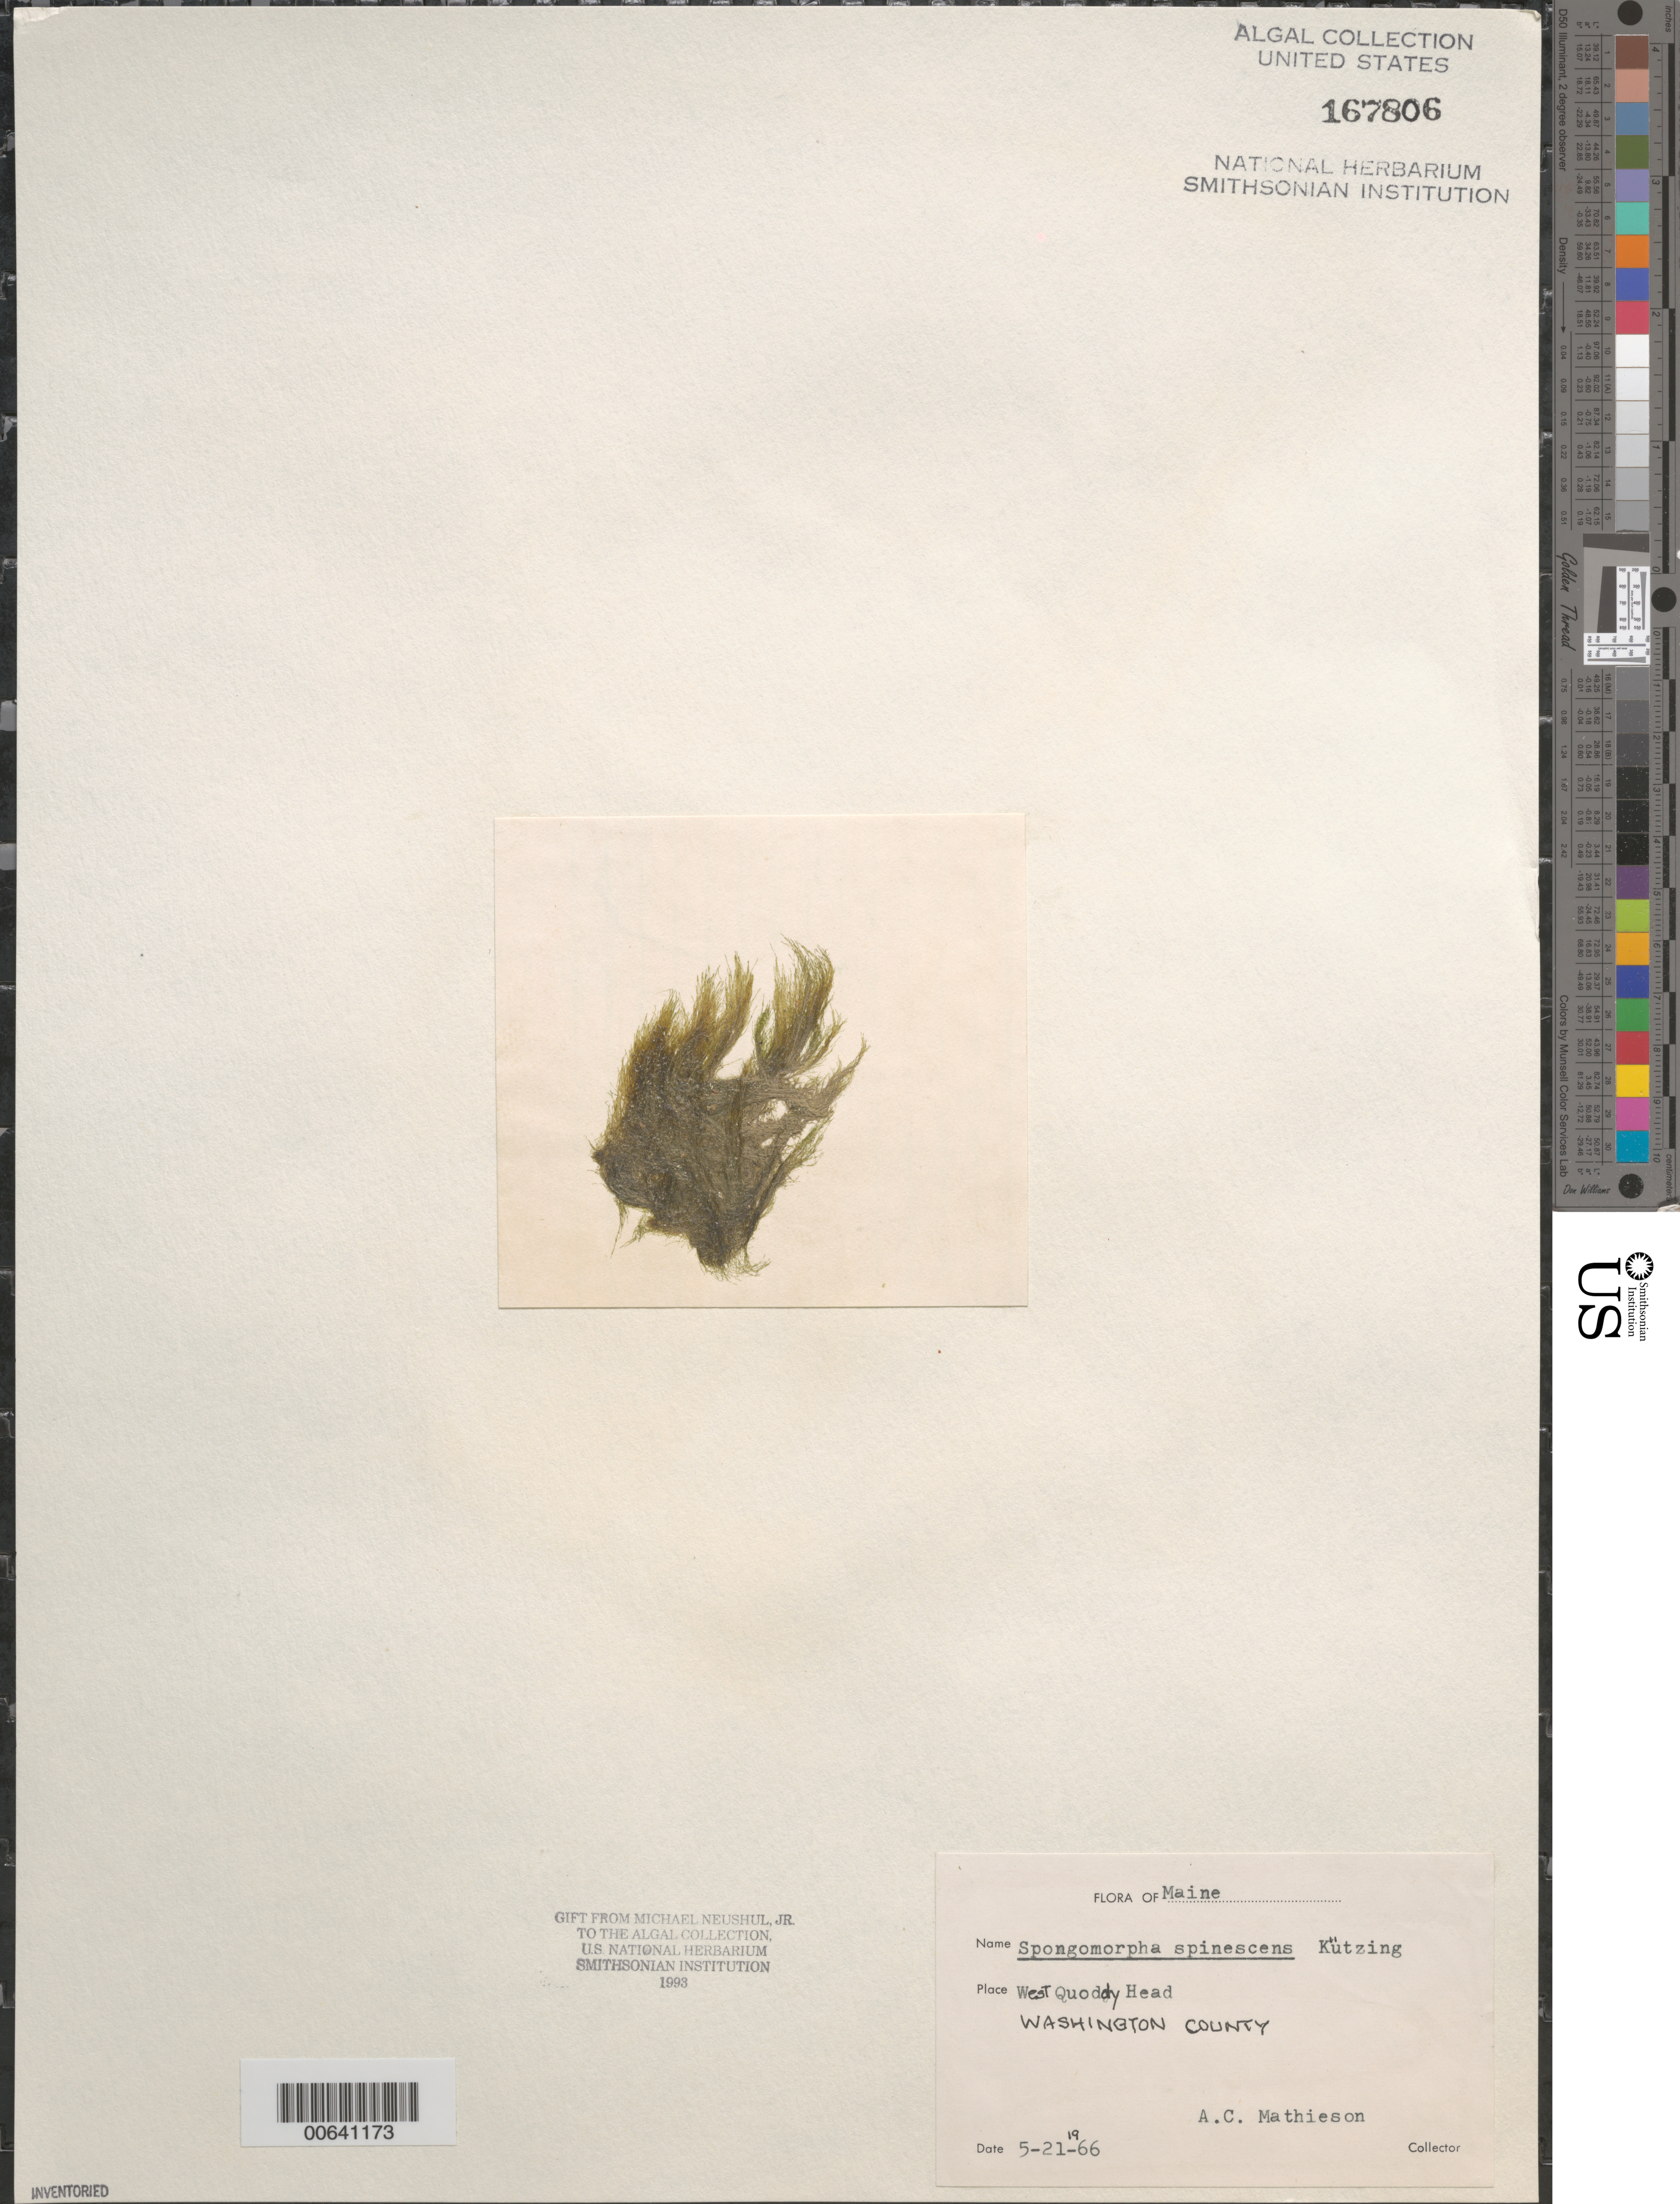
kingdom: Plantae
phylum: Chlorophyta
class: Ulvophyceae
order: Ulotrichales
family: Ulotrichaceae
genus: Acrosiphonia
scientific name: Acrosiphonia spinescens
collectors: A. C. Mathieson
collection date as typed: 21 May 1966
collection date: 1966-05-21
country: United States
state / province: Maine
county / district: Washington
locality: West Quoddy Head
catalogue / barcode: US 167806